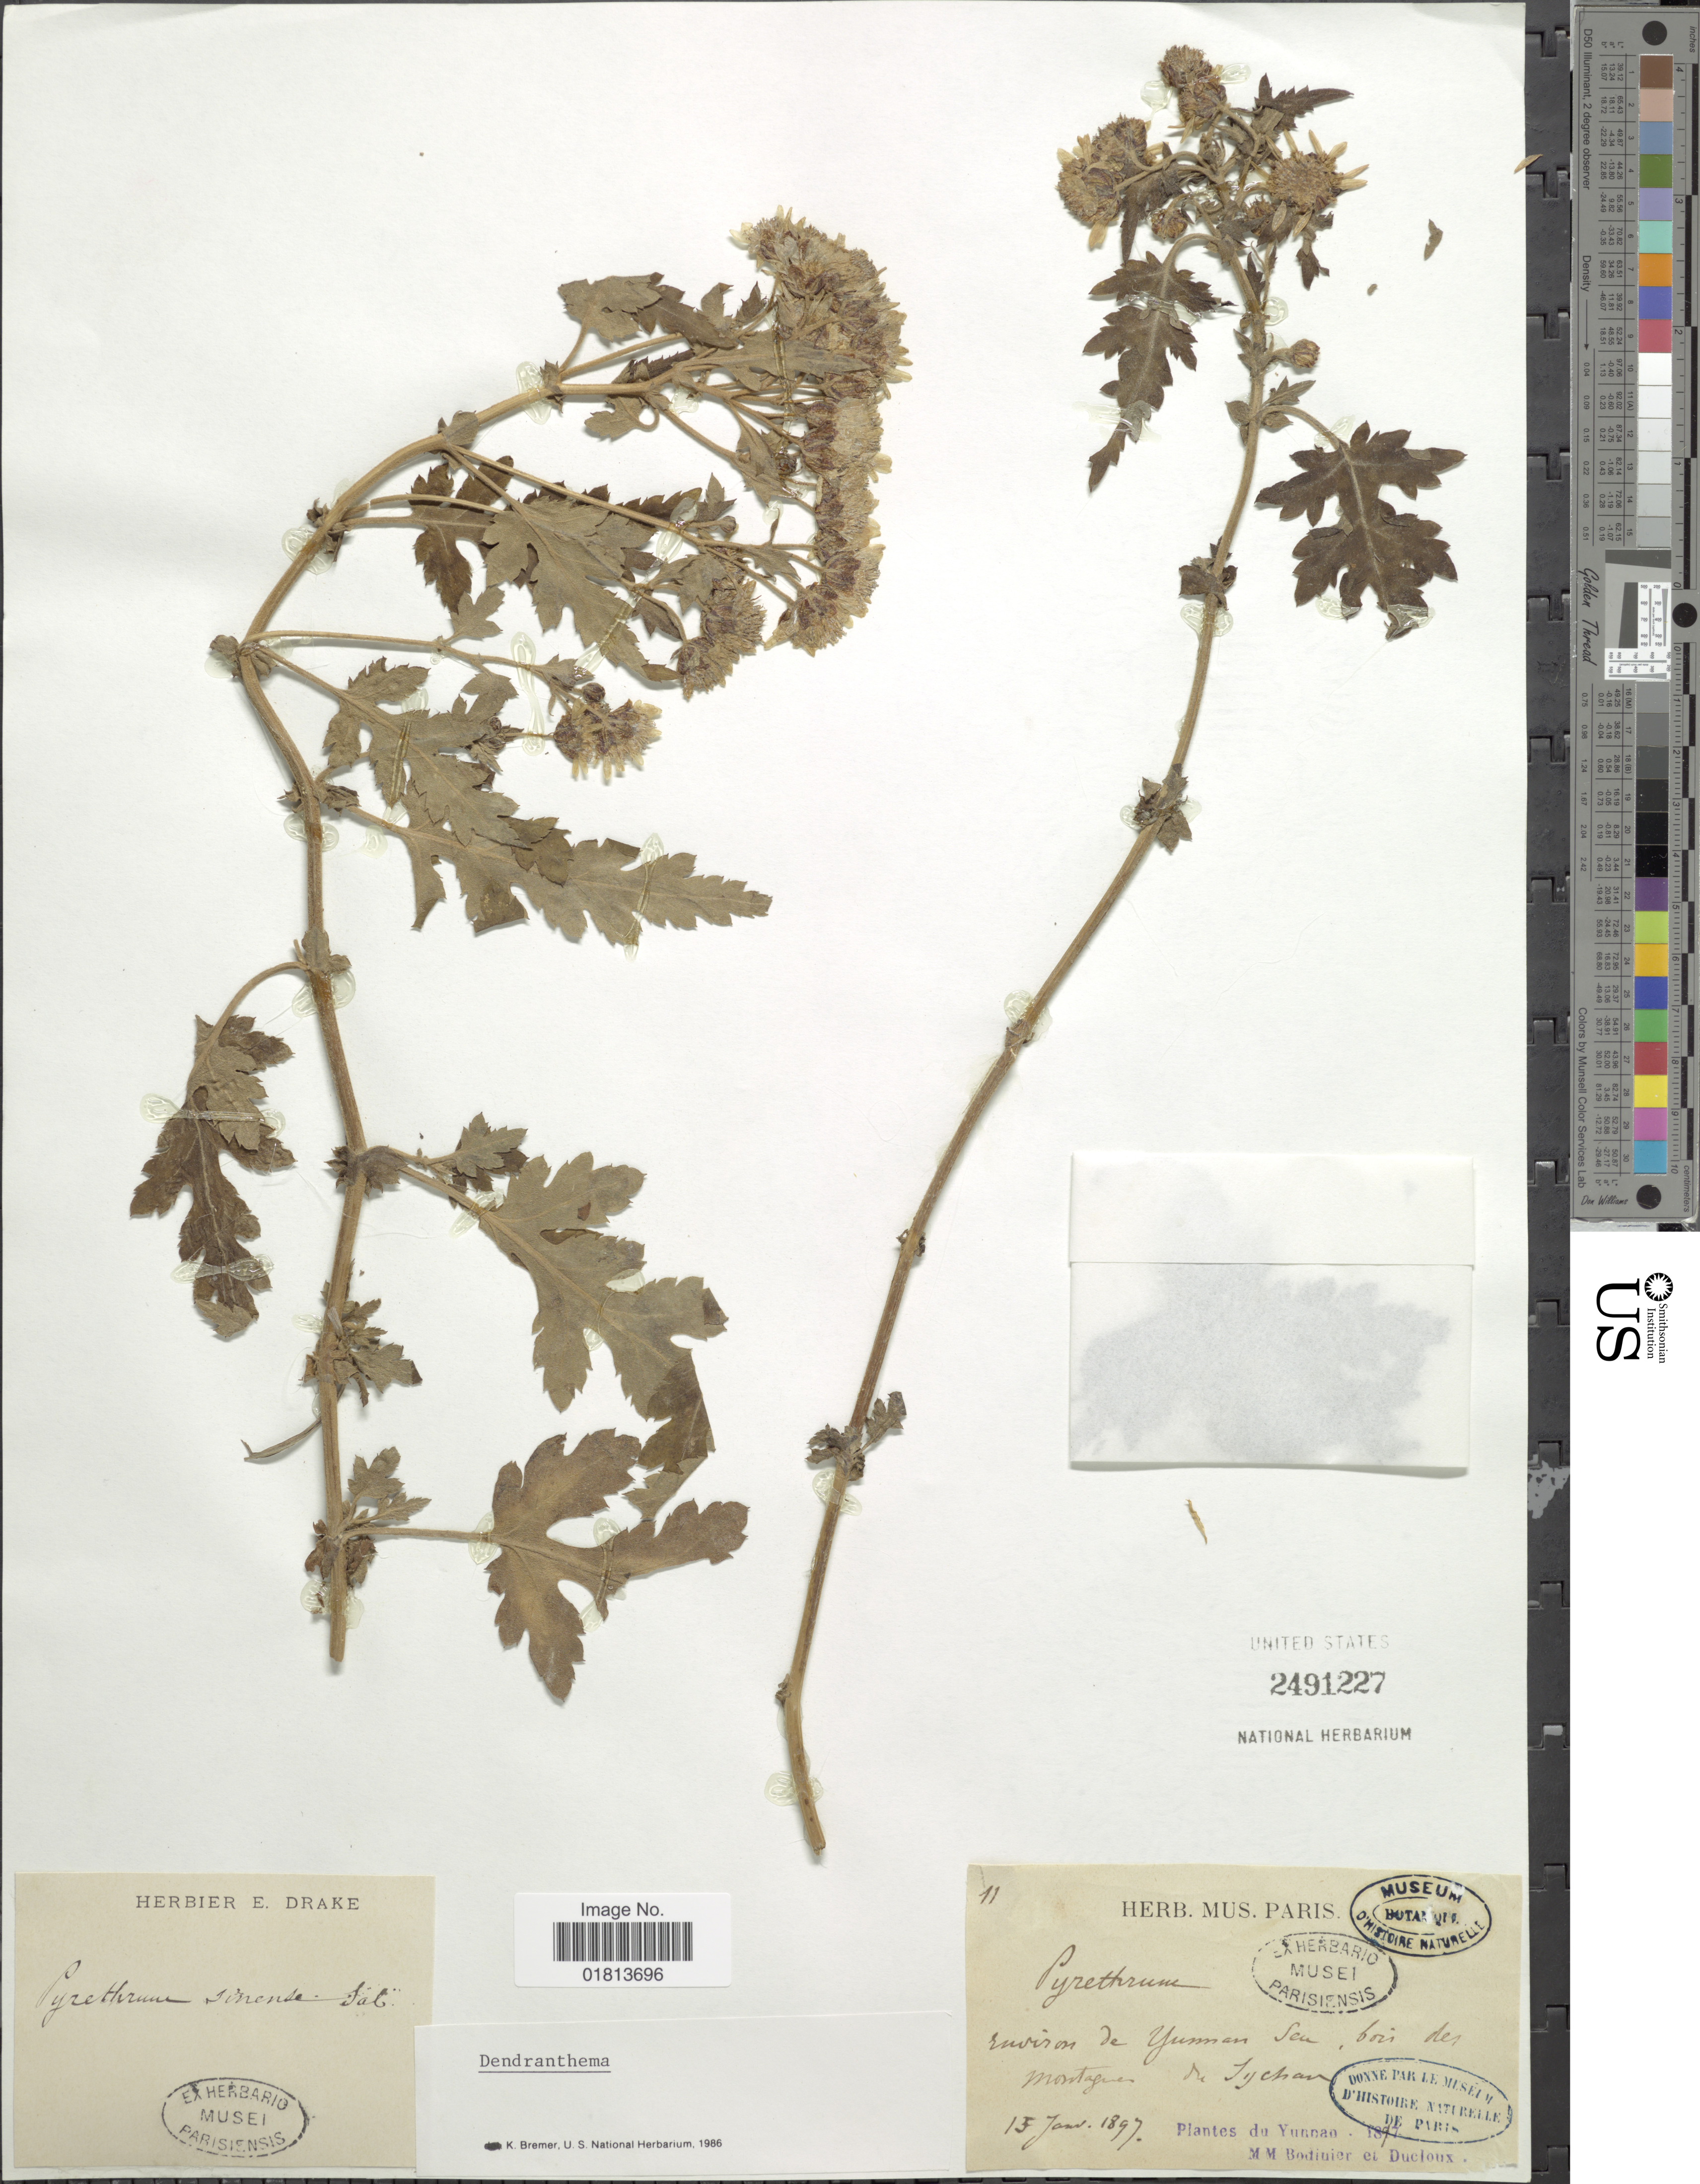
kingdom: Plantae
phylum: Tracheophyta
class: Magnoliopsida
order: Asterales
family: Asteraceae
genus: Dendranthema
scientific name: Dendranthema grandiflorum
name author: (Ramat.) Kitam.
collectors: M. Bodinier & -. Ducloux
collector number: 11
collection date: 1897-01-15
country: China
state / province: Yunnan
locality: Environ de Yunnan Sen, bois des Montagnes de Tijchan [interpreted]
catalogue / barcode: US 2491227